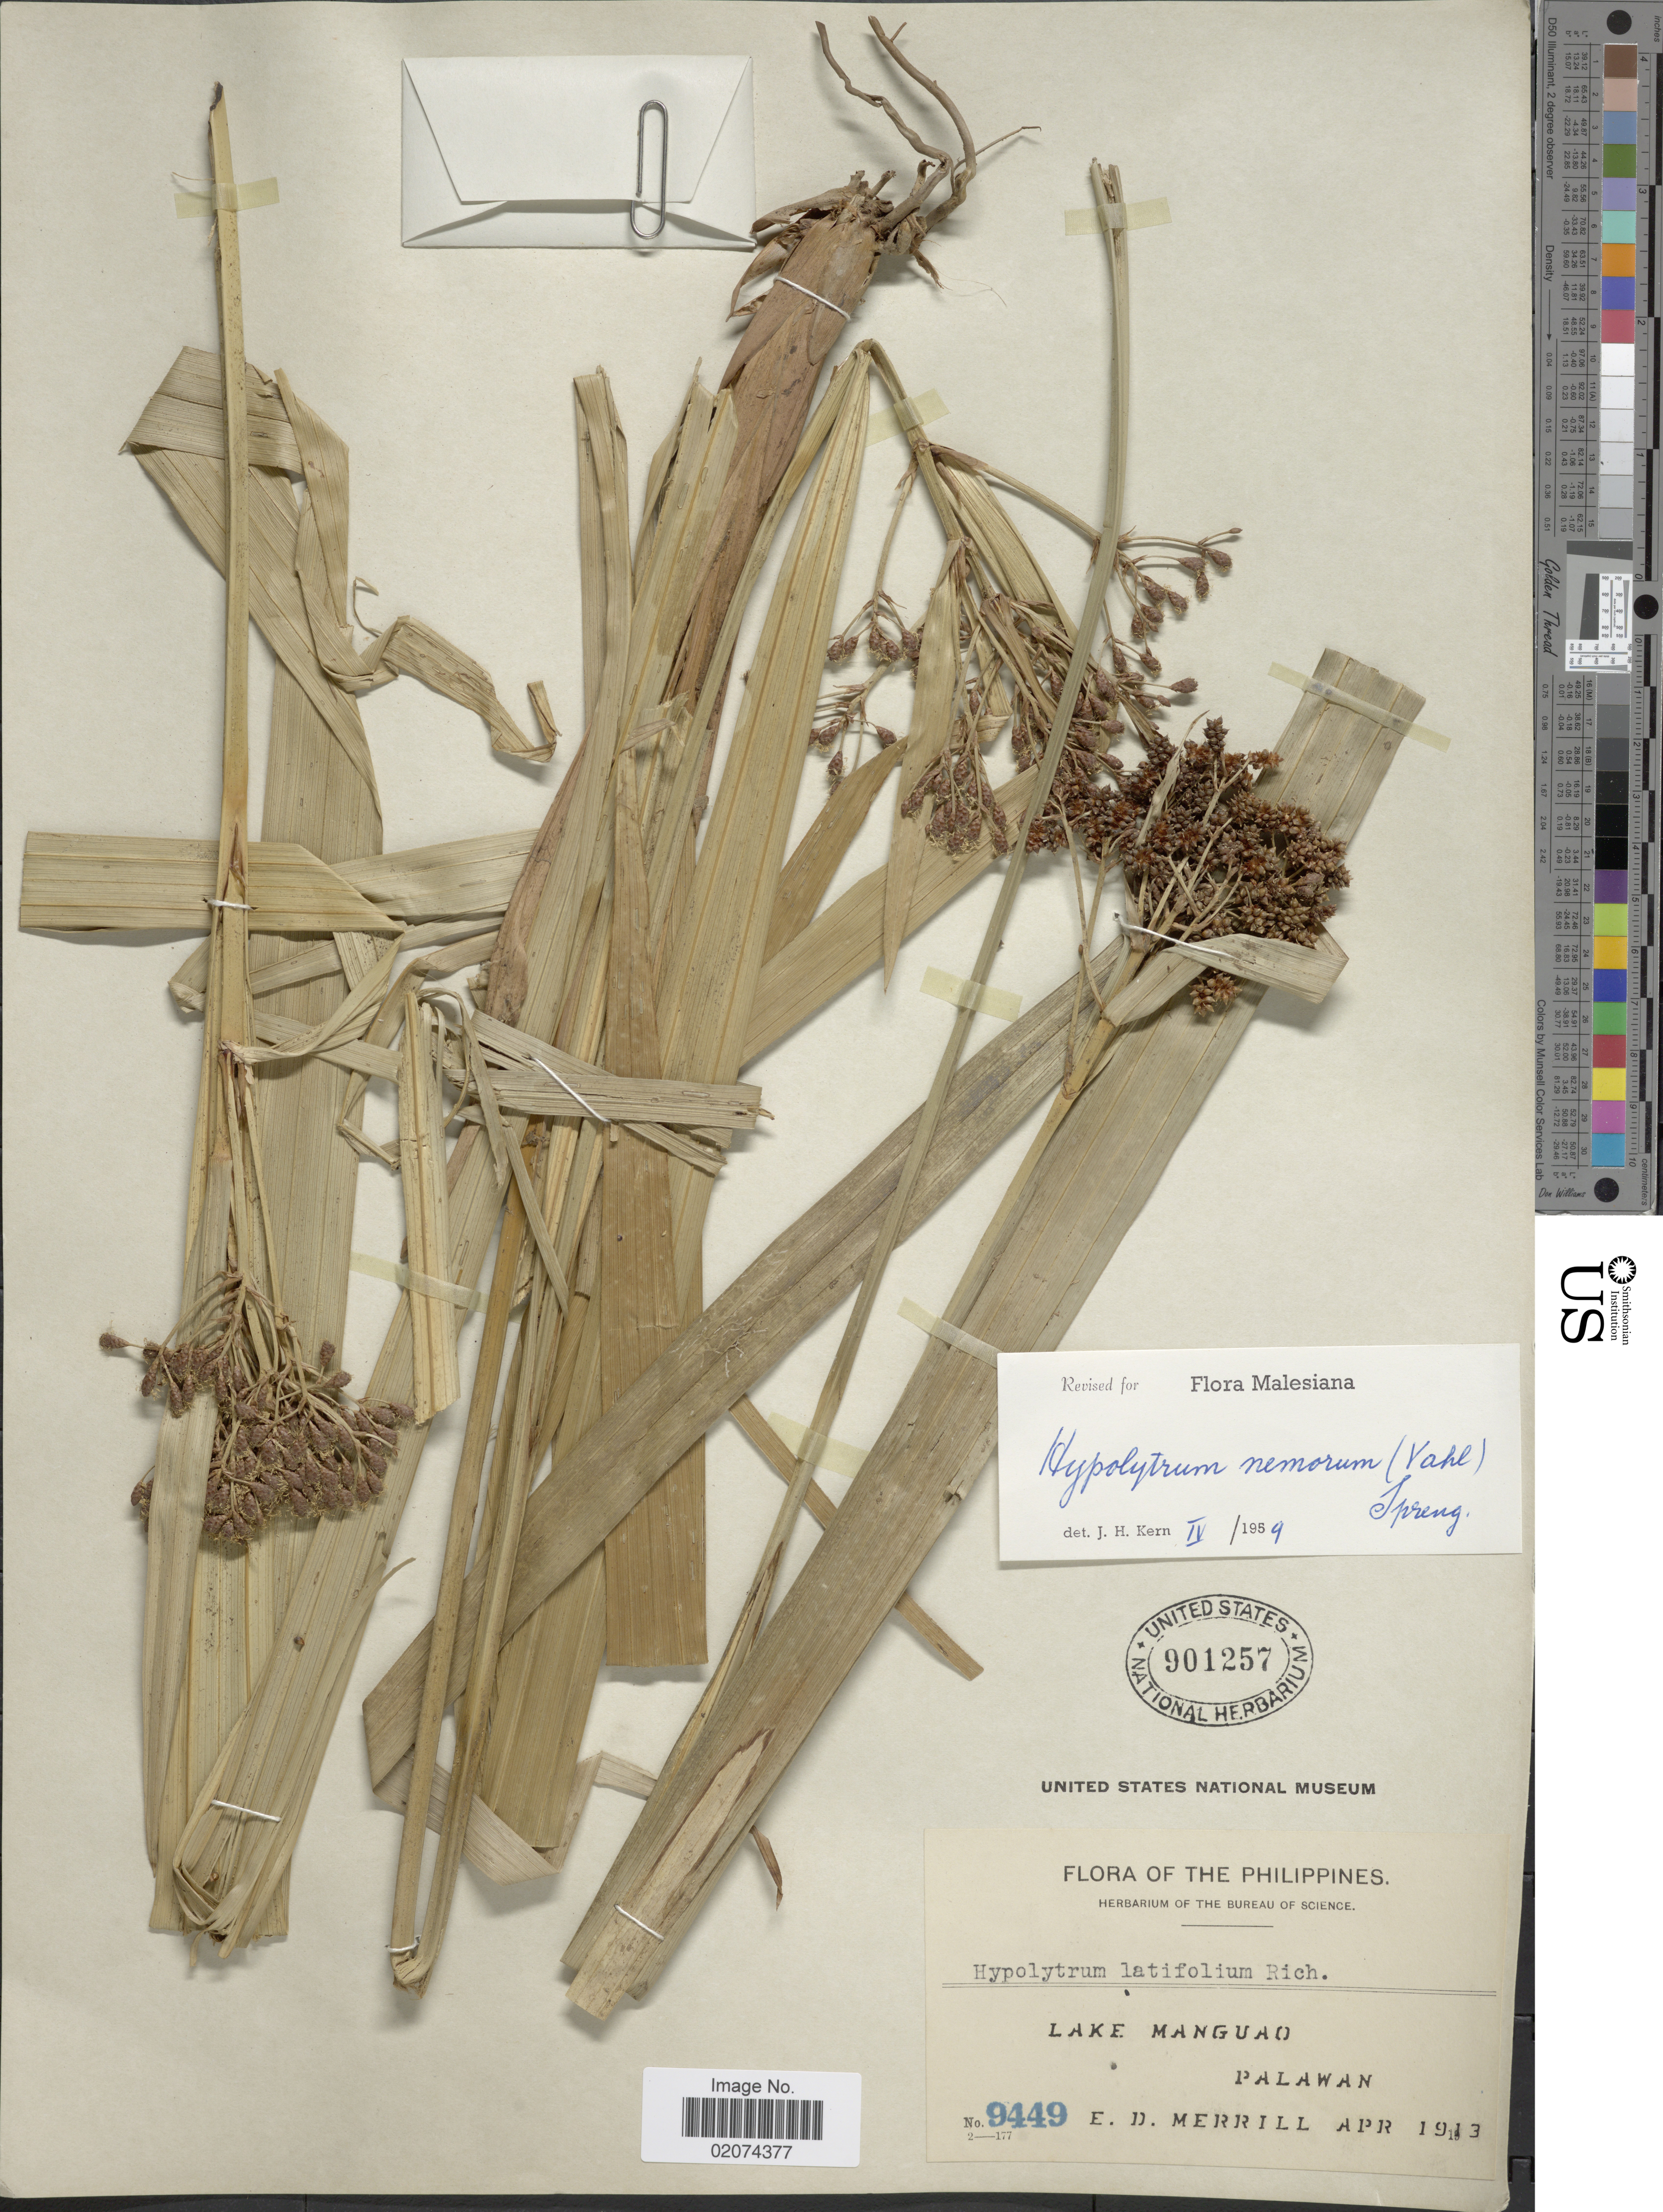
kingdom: Plantae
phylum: Tracheophyta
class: Liliopsida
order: Poales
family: Cyperaceae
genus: Hypolytrum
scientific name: Hypolytrum nemorum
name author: (Vahl) Spreng.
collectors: E. D. Merrill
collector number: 9449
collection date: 1913-04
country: Philippines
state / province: Mimaropa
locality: Lake Manguao, Palawan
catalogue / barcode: US 901257